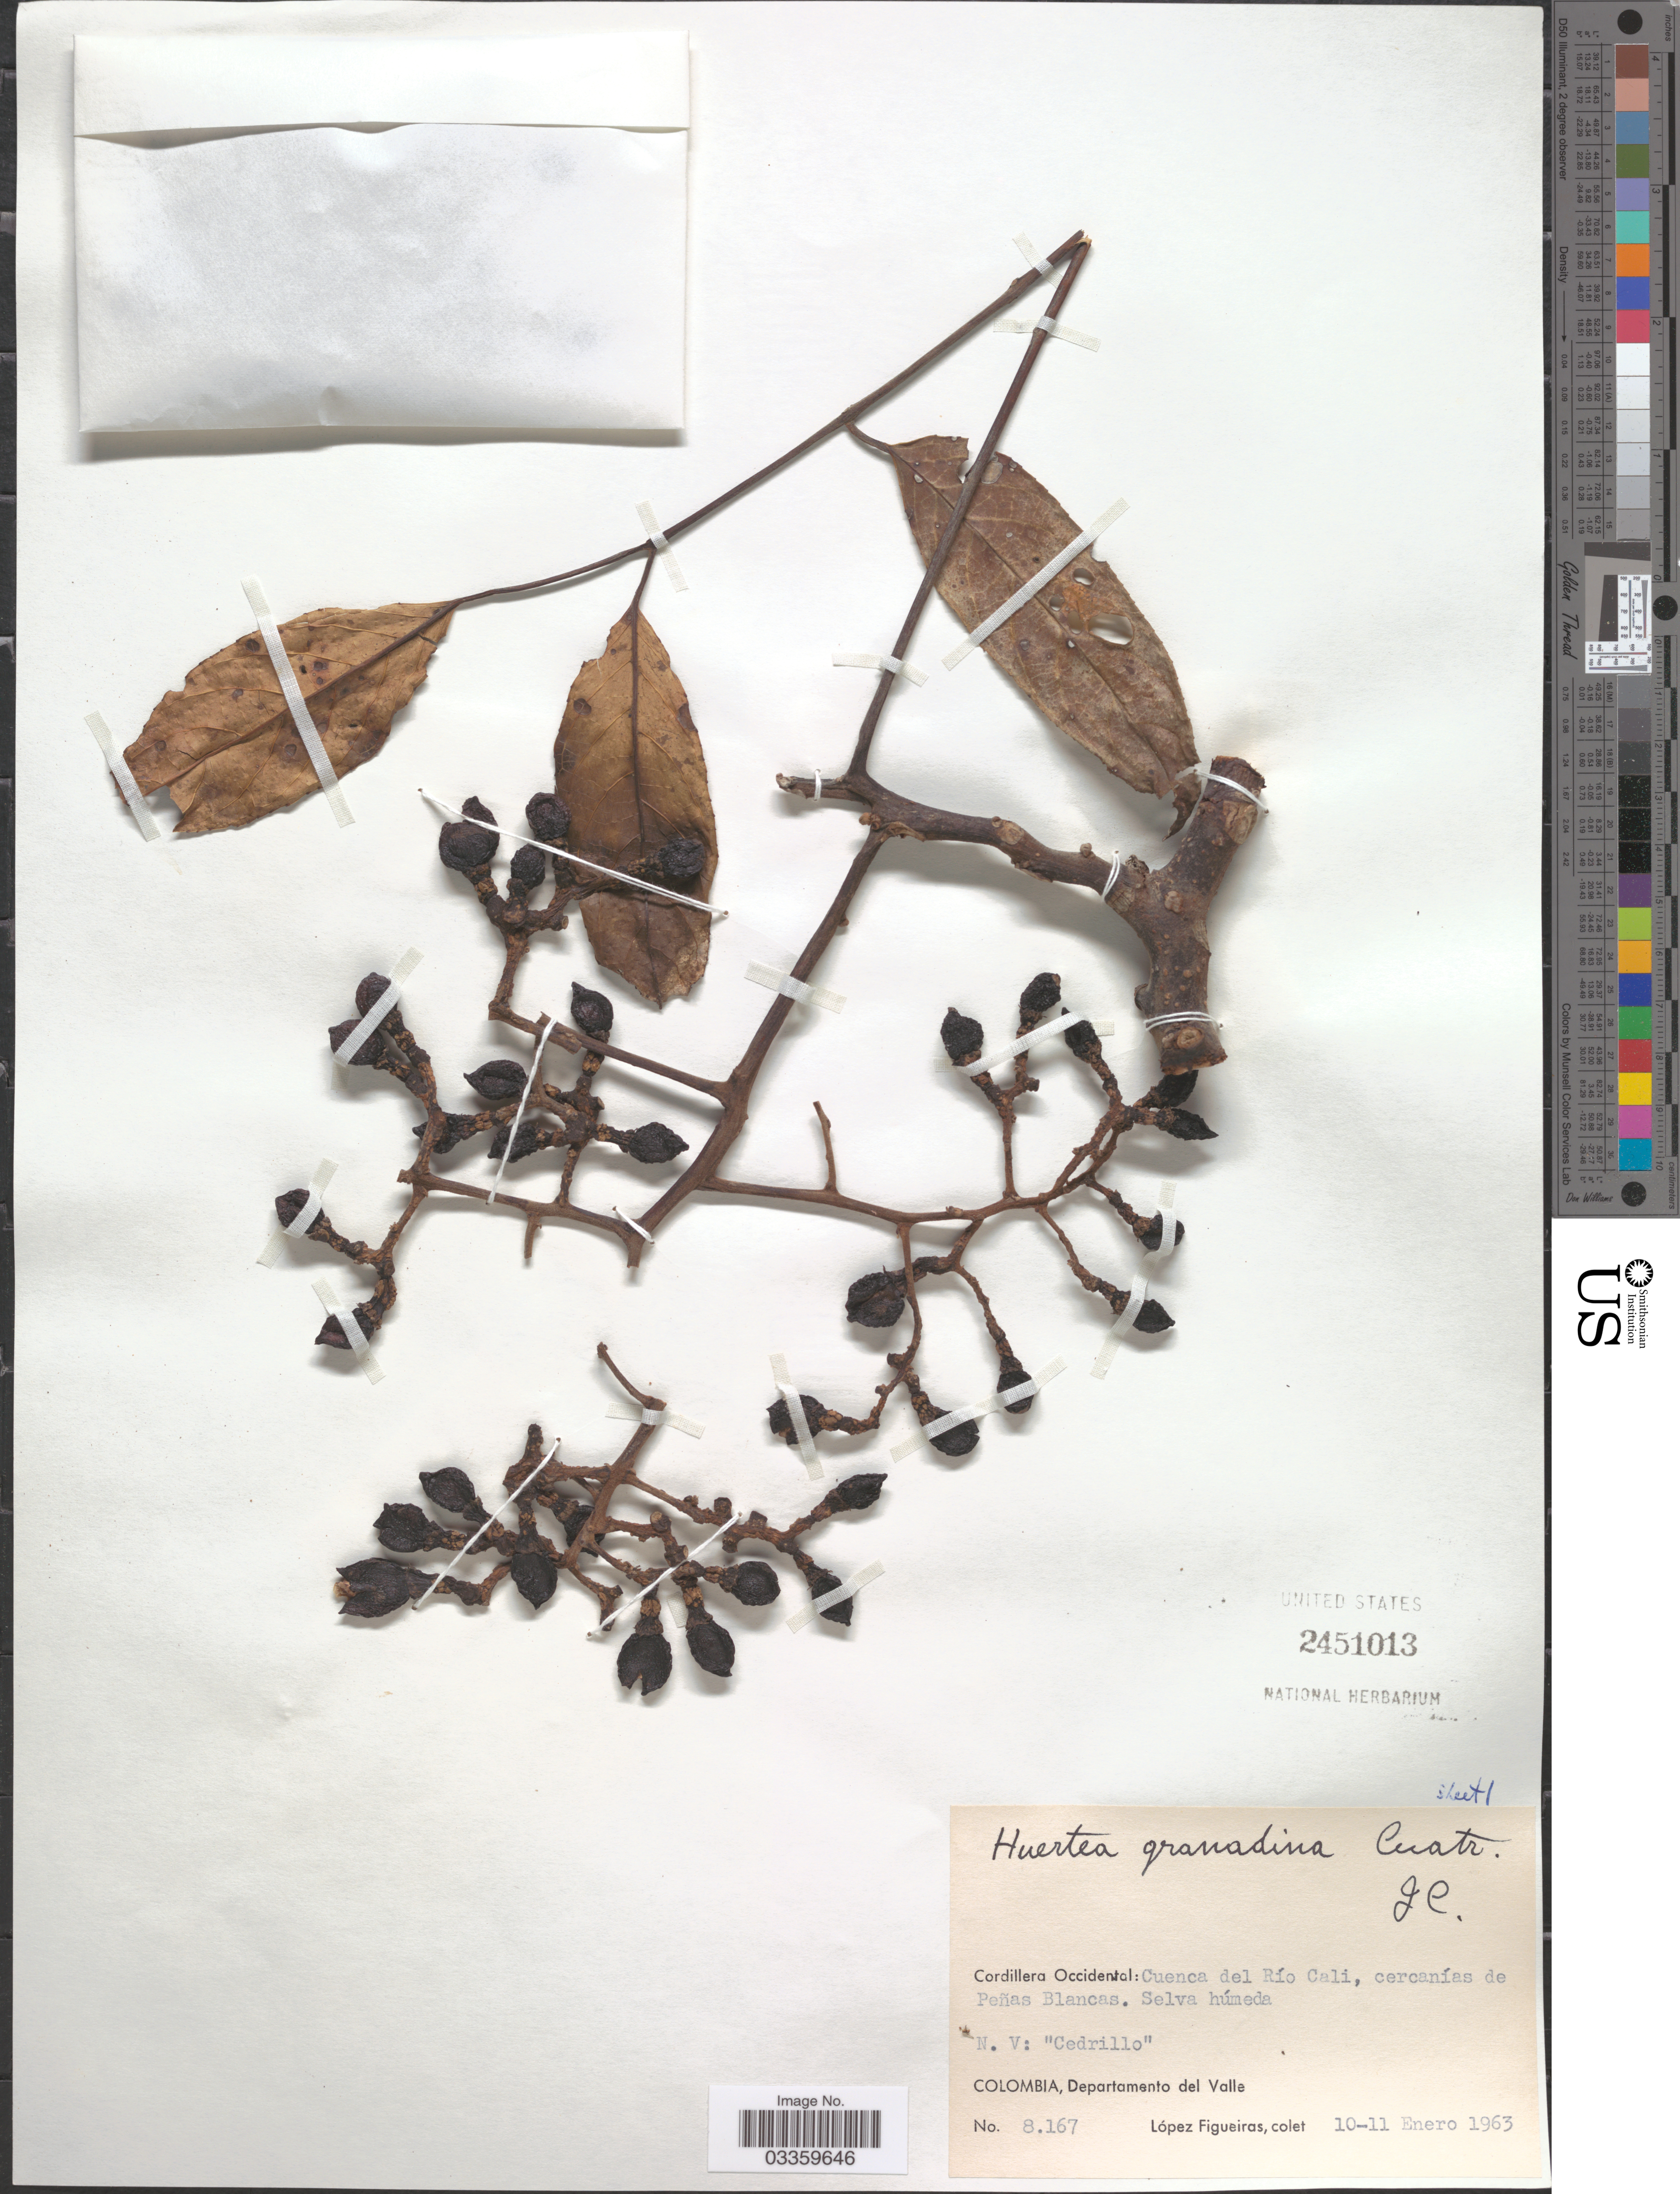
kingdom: Plantae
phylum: Tracheophyta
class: Magnoliopsida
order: Huerteales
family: Tapisciaceae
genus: Huertea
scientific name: Huertea granadina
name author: Cuatrec.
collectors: M. López Figueiras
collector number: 8167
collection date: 1963-01-10/1963-01-11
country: Colombia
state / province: Valle del Cauca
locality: Cordillera Occidental: Cuenca del Río Cali, cercanías de Peñas Blancas, Departamento del Valle.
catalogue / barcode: US 2451013